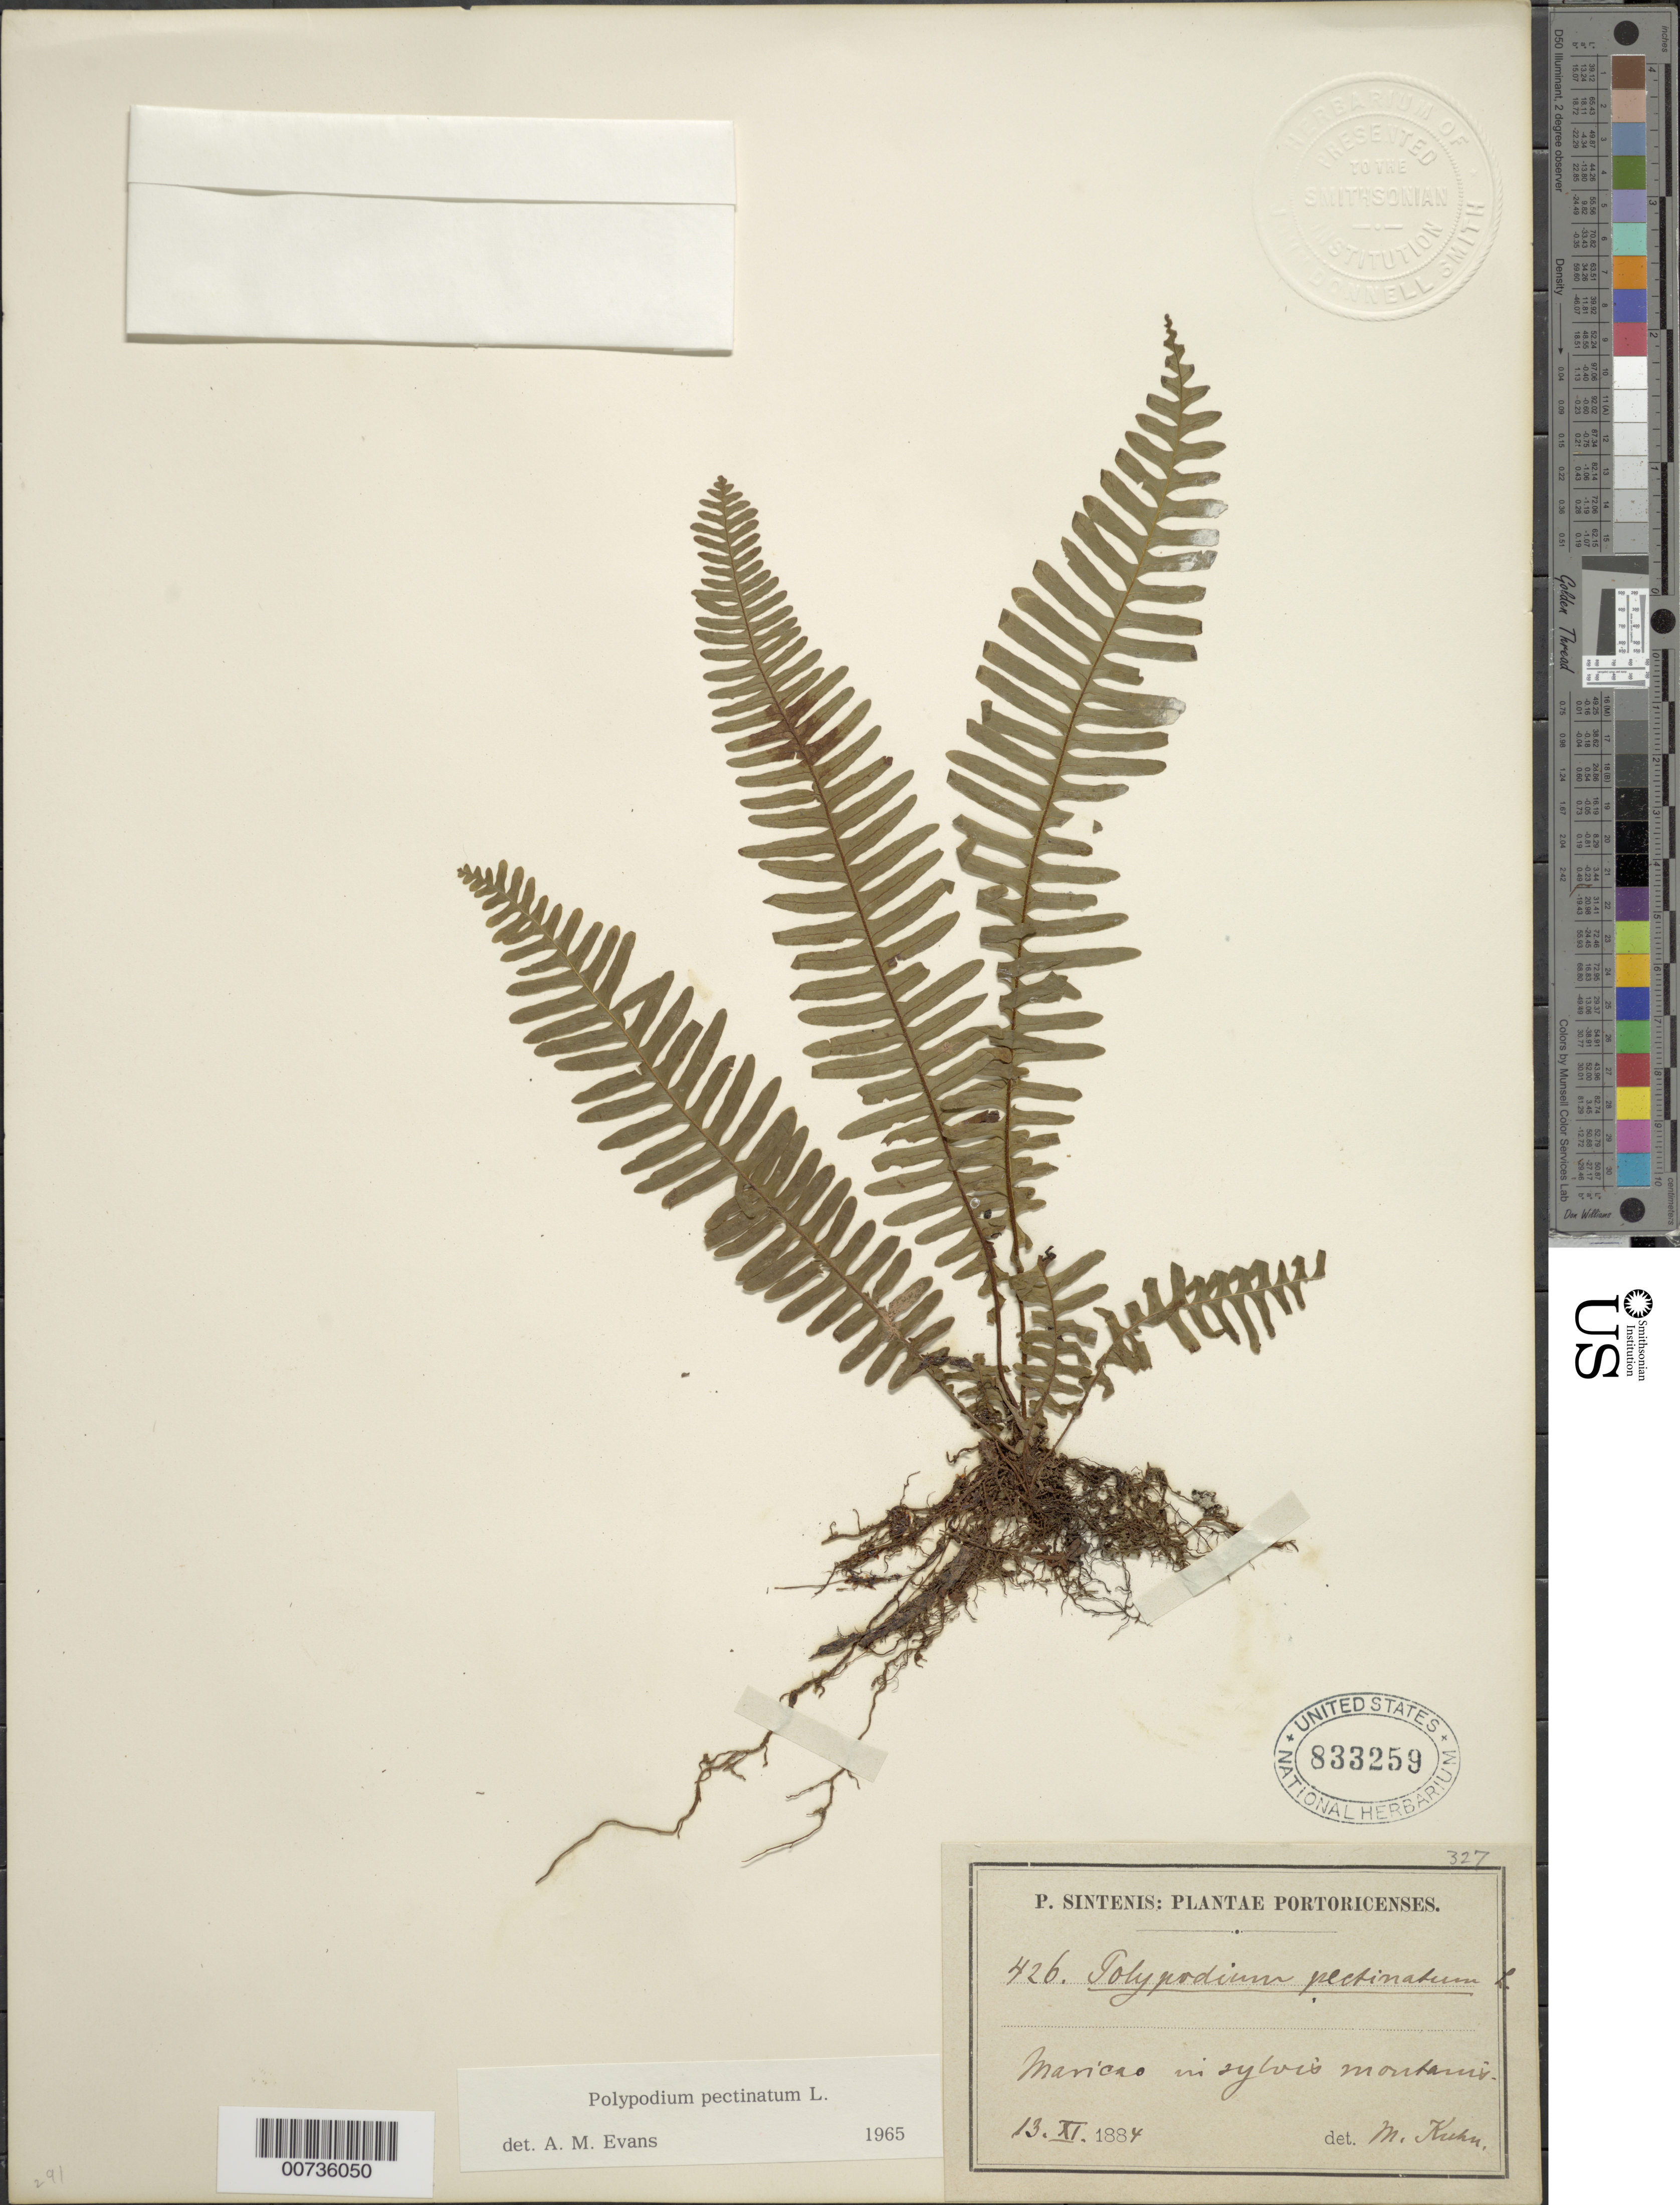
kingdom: Plantae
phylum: Tracheophyta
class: Polypodiopsida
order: Polypodiales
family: Polypodiaceae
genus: Pecluma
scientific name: Pecluma pectinata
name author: (L.) M.G. Price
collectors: P. Sintenis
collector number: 426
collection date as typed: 13 Nov 1884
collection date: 1884-11-13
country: Puerto Rico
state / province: Maricao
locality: Maricao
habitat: In sylvis montanis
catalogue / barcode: US 833259